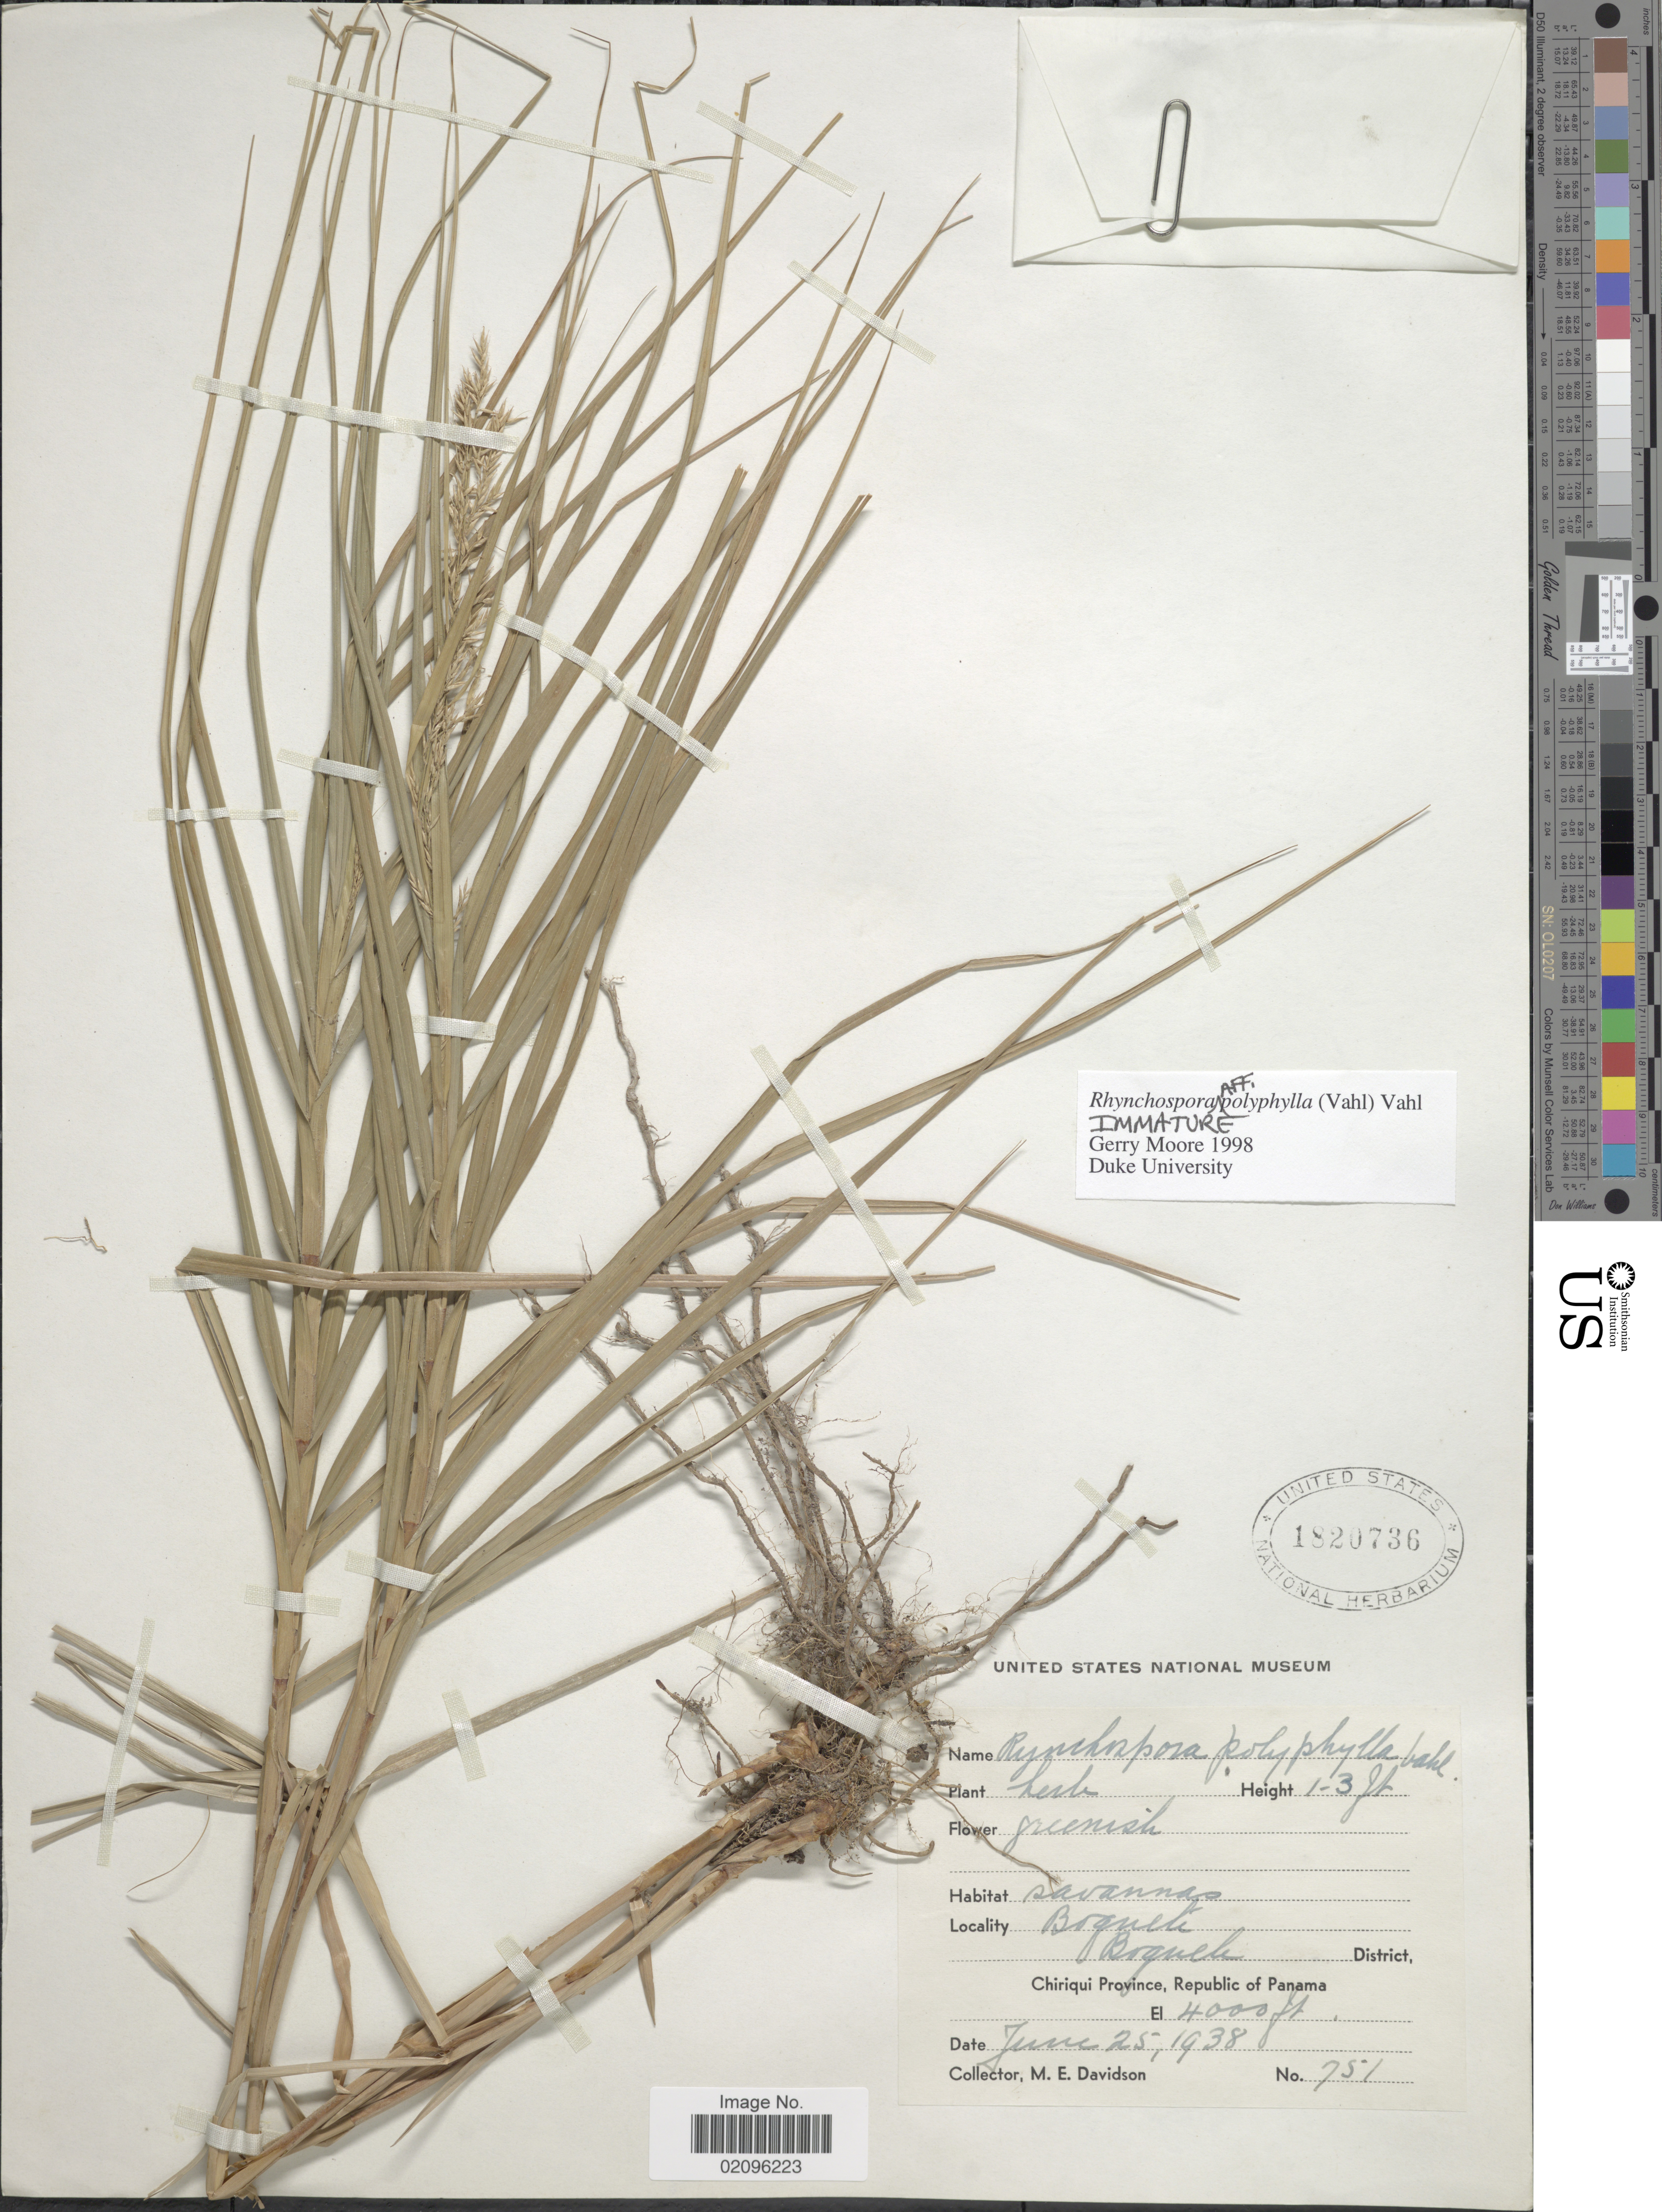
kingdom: Plantae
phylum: Tracheophyta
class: Liliopsida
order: Poales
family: Cyperaceae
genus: Rhynchospora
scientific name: Rhynchospora polyphylla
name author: (Vahl) Vahl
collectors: M. E. Davidson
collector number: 751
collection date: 1938-06-25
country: Panama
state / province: Chiriqui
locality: Savannas, Boguete, Boguete District.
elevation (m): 1219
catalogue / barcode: US 1820736